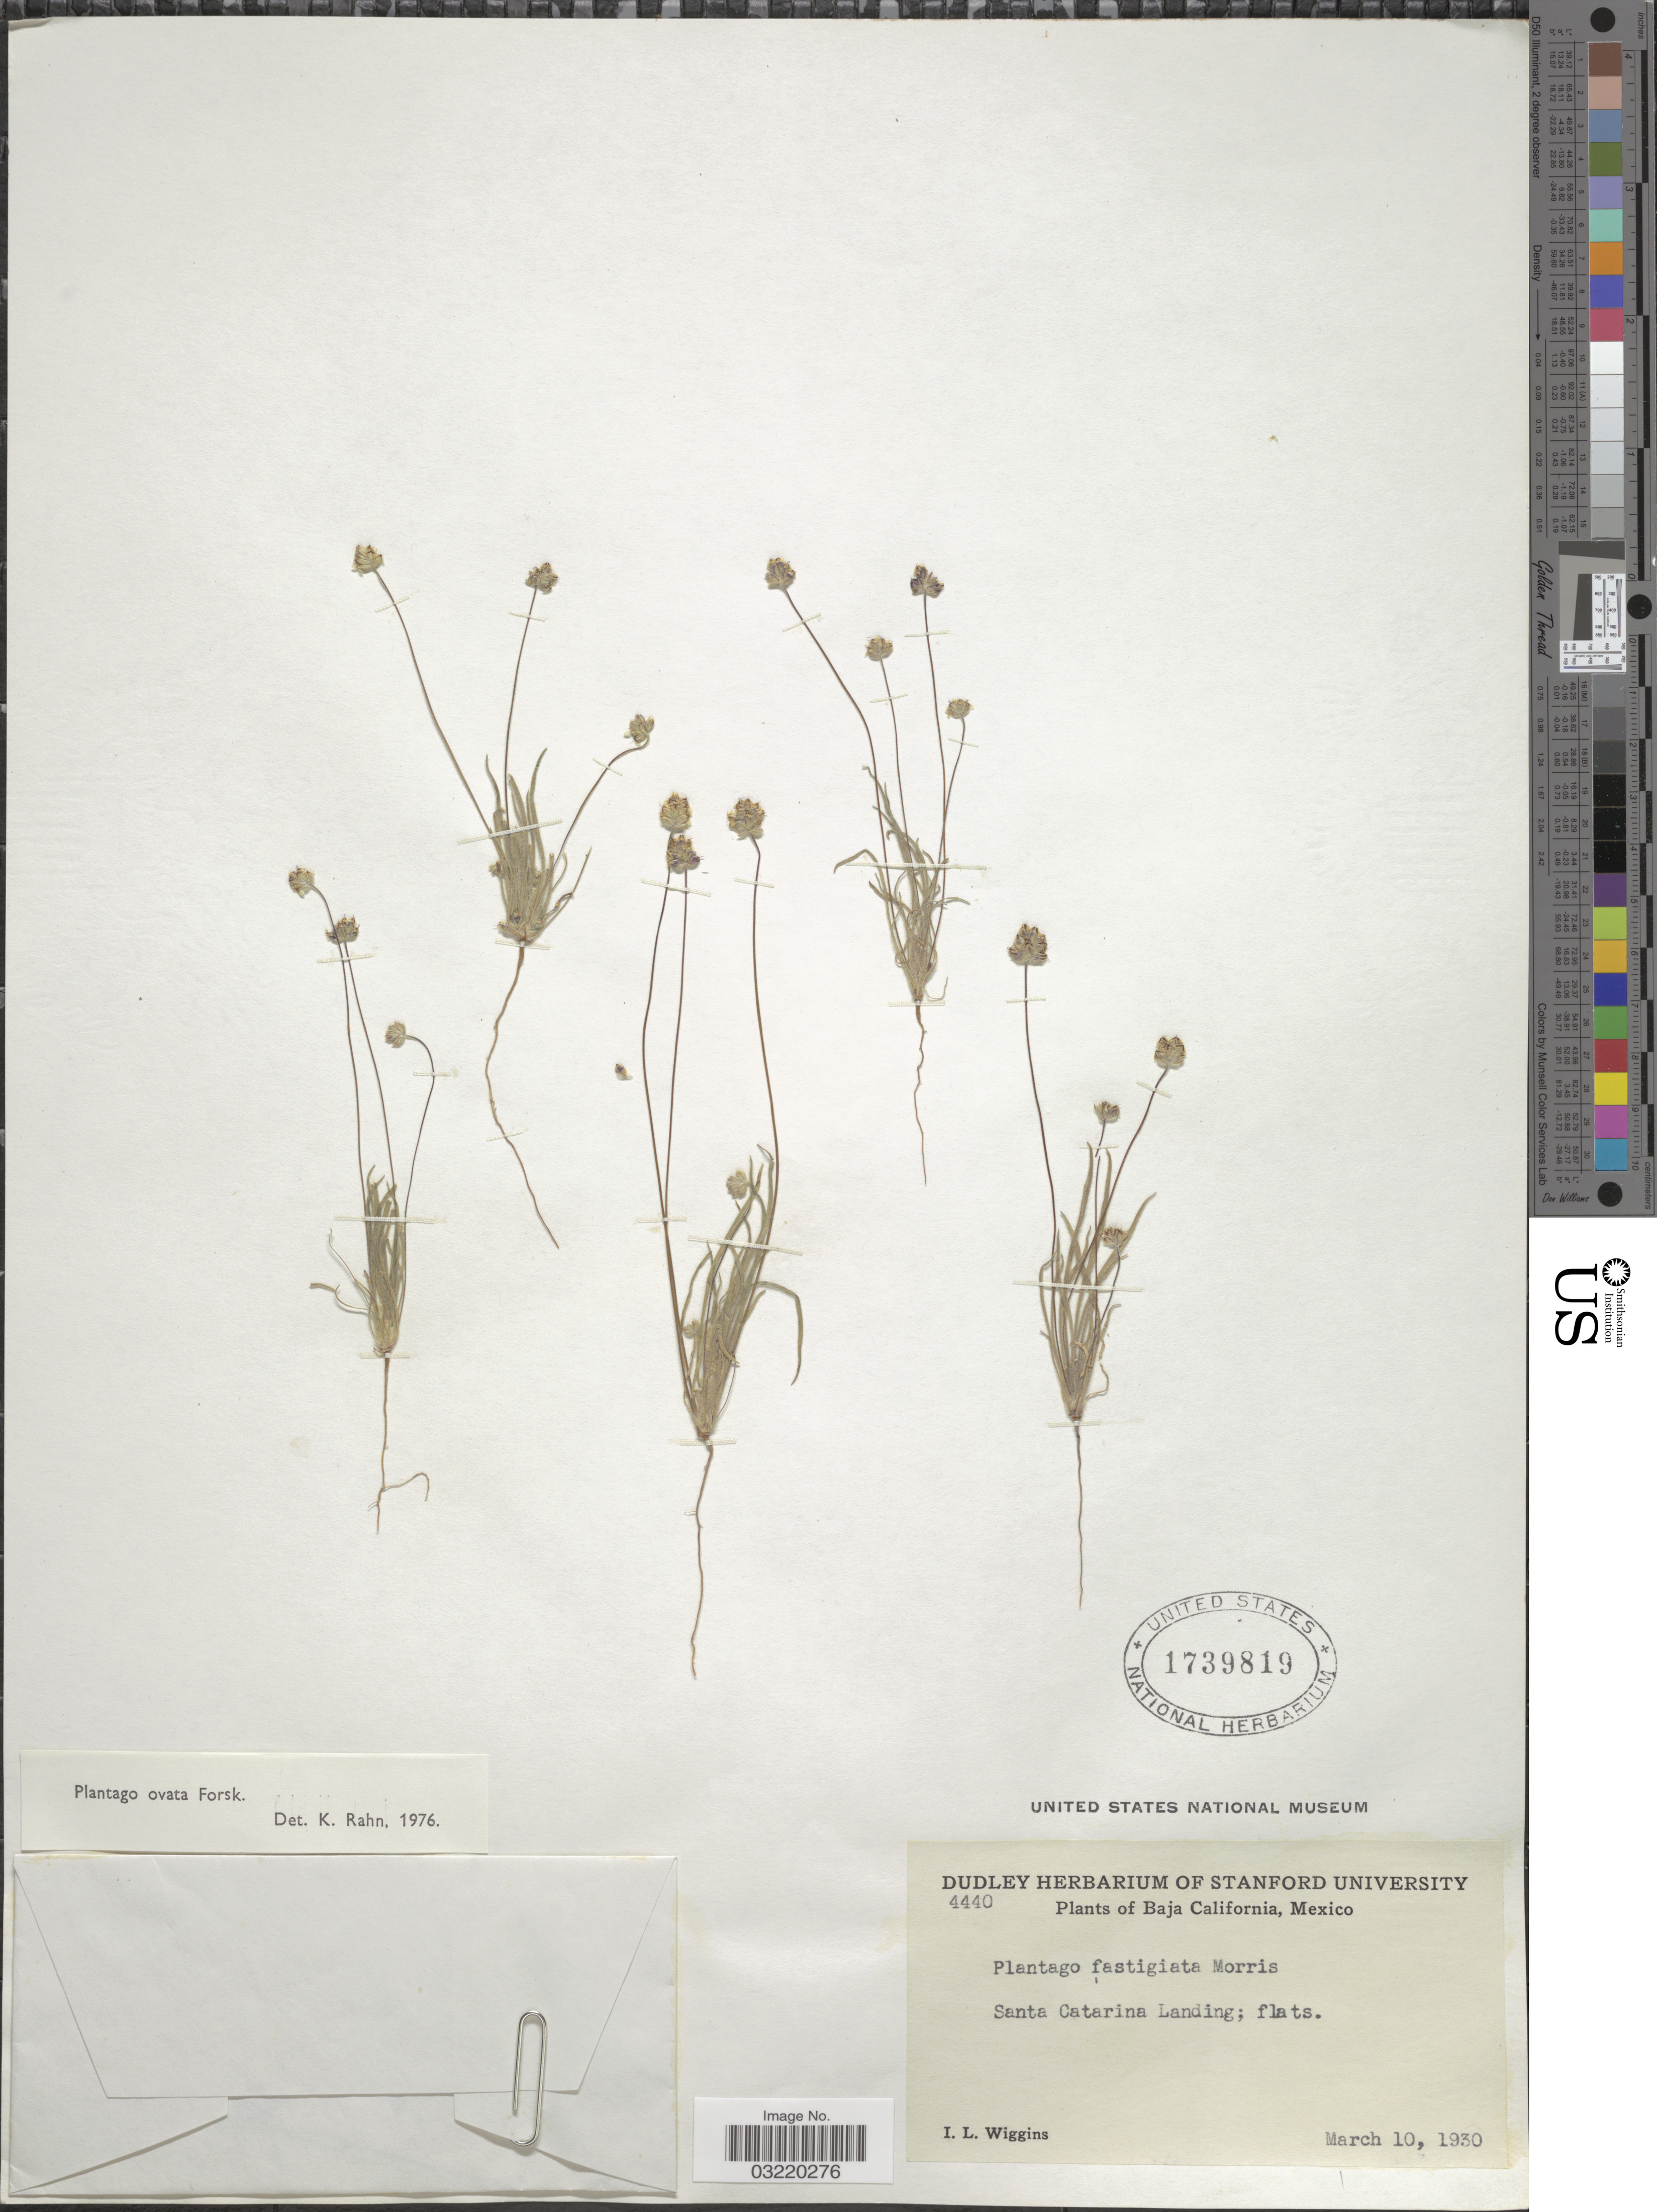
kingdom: Plantae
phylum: Tracheophyta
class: Magnoliopsida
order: Lamiales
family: Plantaginaceae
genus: Plantago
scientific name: Plantago ovata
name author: Forssk.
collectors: I. L. Wiggins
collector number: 4440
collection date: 1930-03-10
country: Mexico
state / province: Baja California Norte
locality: Santa Catarina Landing.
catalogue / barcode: US 1739819